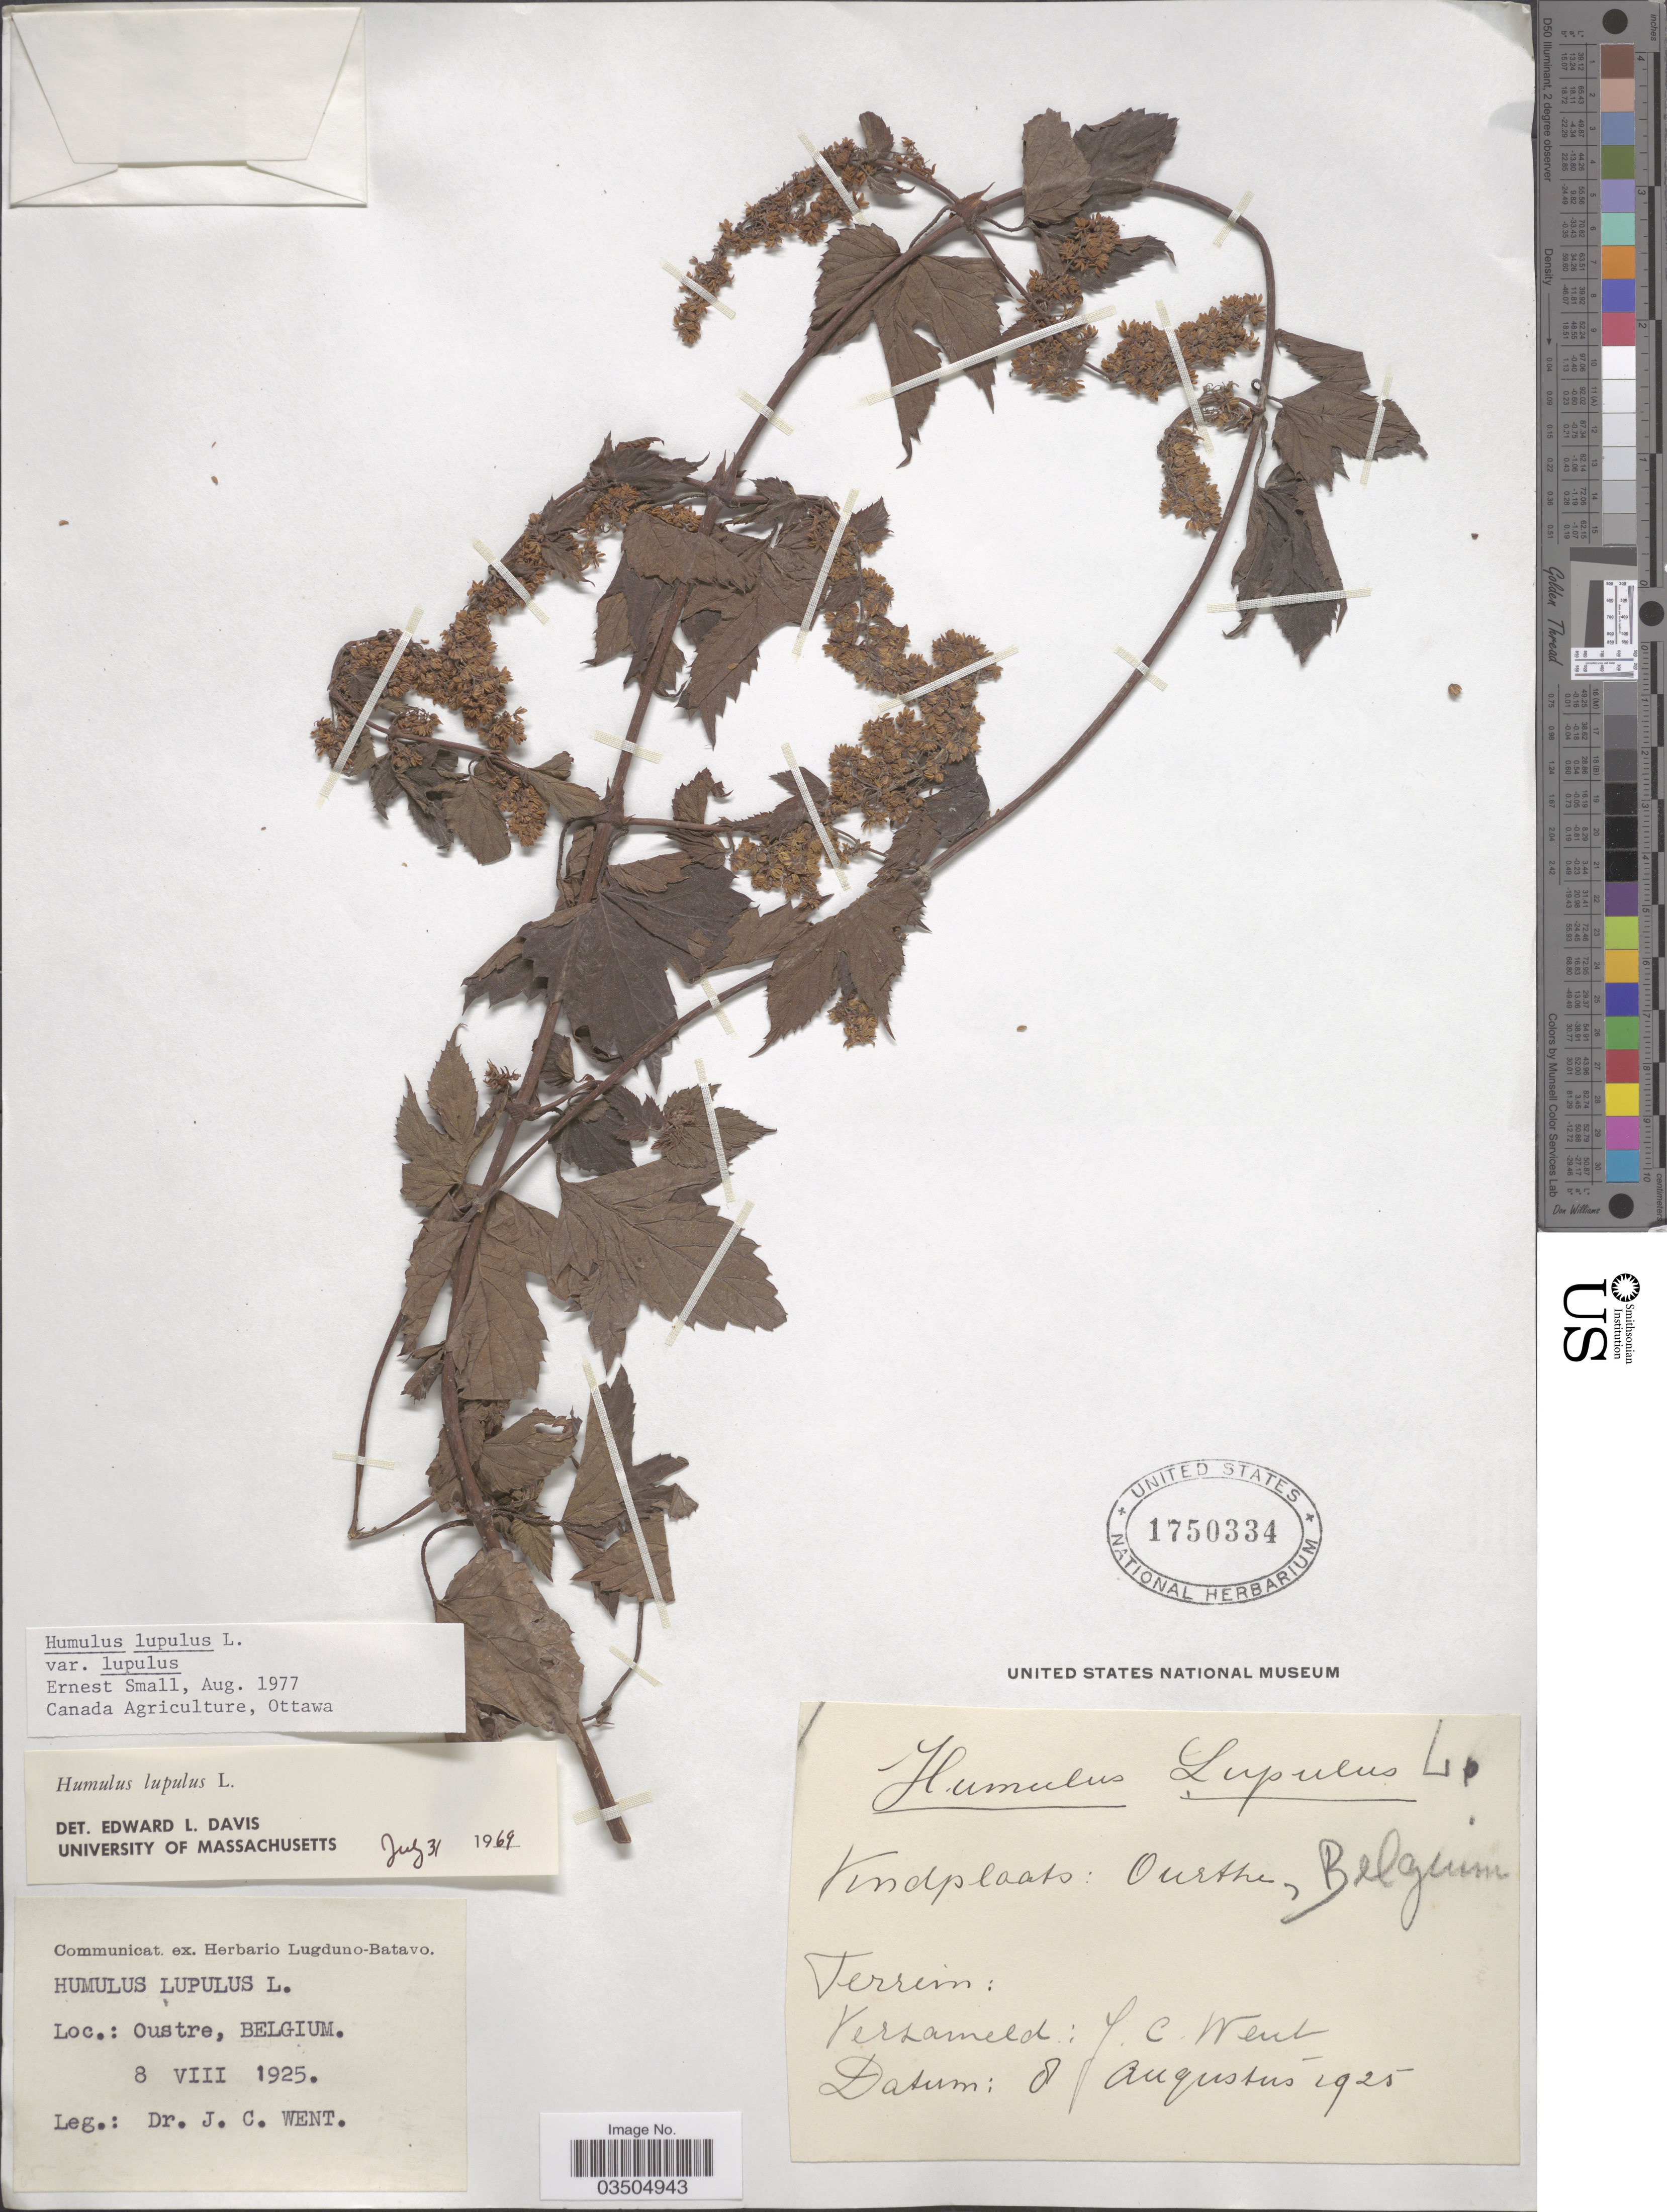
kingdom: Plantae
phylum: Tracheophyta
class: Magnoliopsida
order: Rosales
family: Cannabaceae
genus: Humulus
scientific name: Humulus lupulus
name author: L.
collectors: J. C. Went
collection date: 1925-08-08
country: Belgium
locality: Oustre.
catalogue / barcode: US 1750334